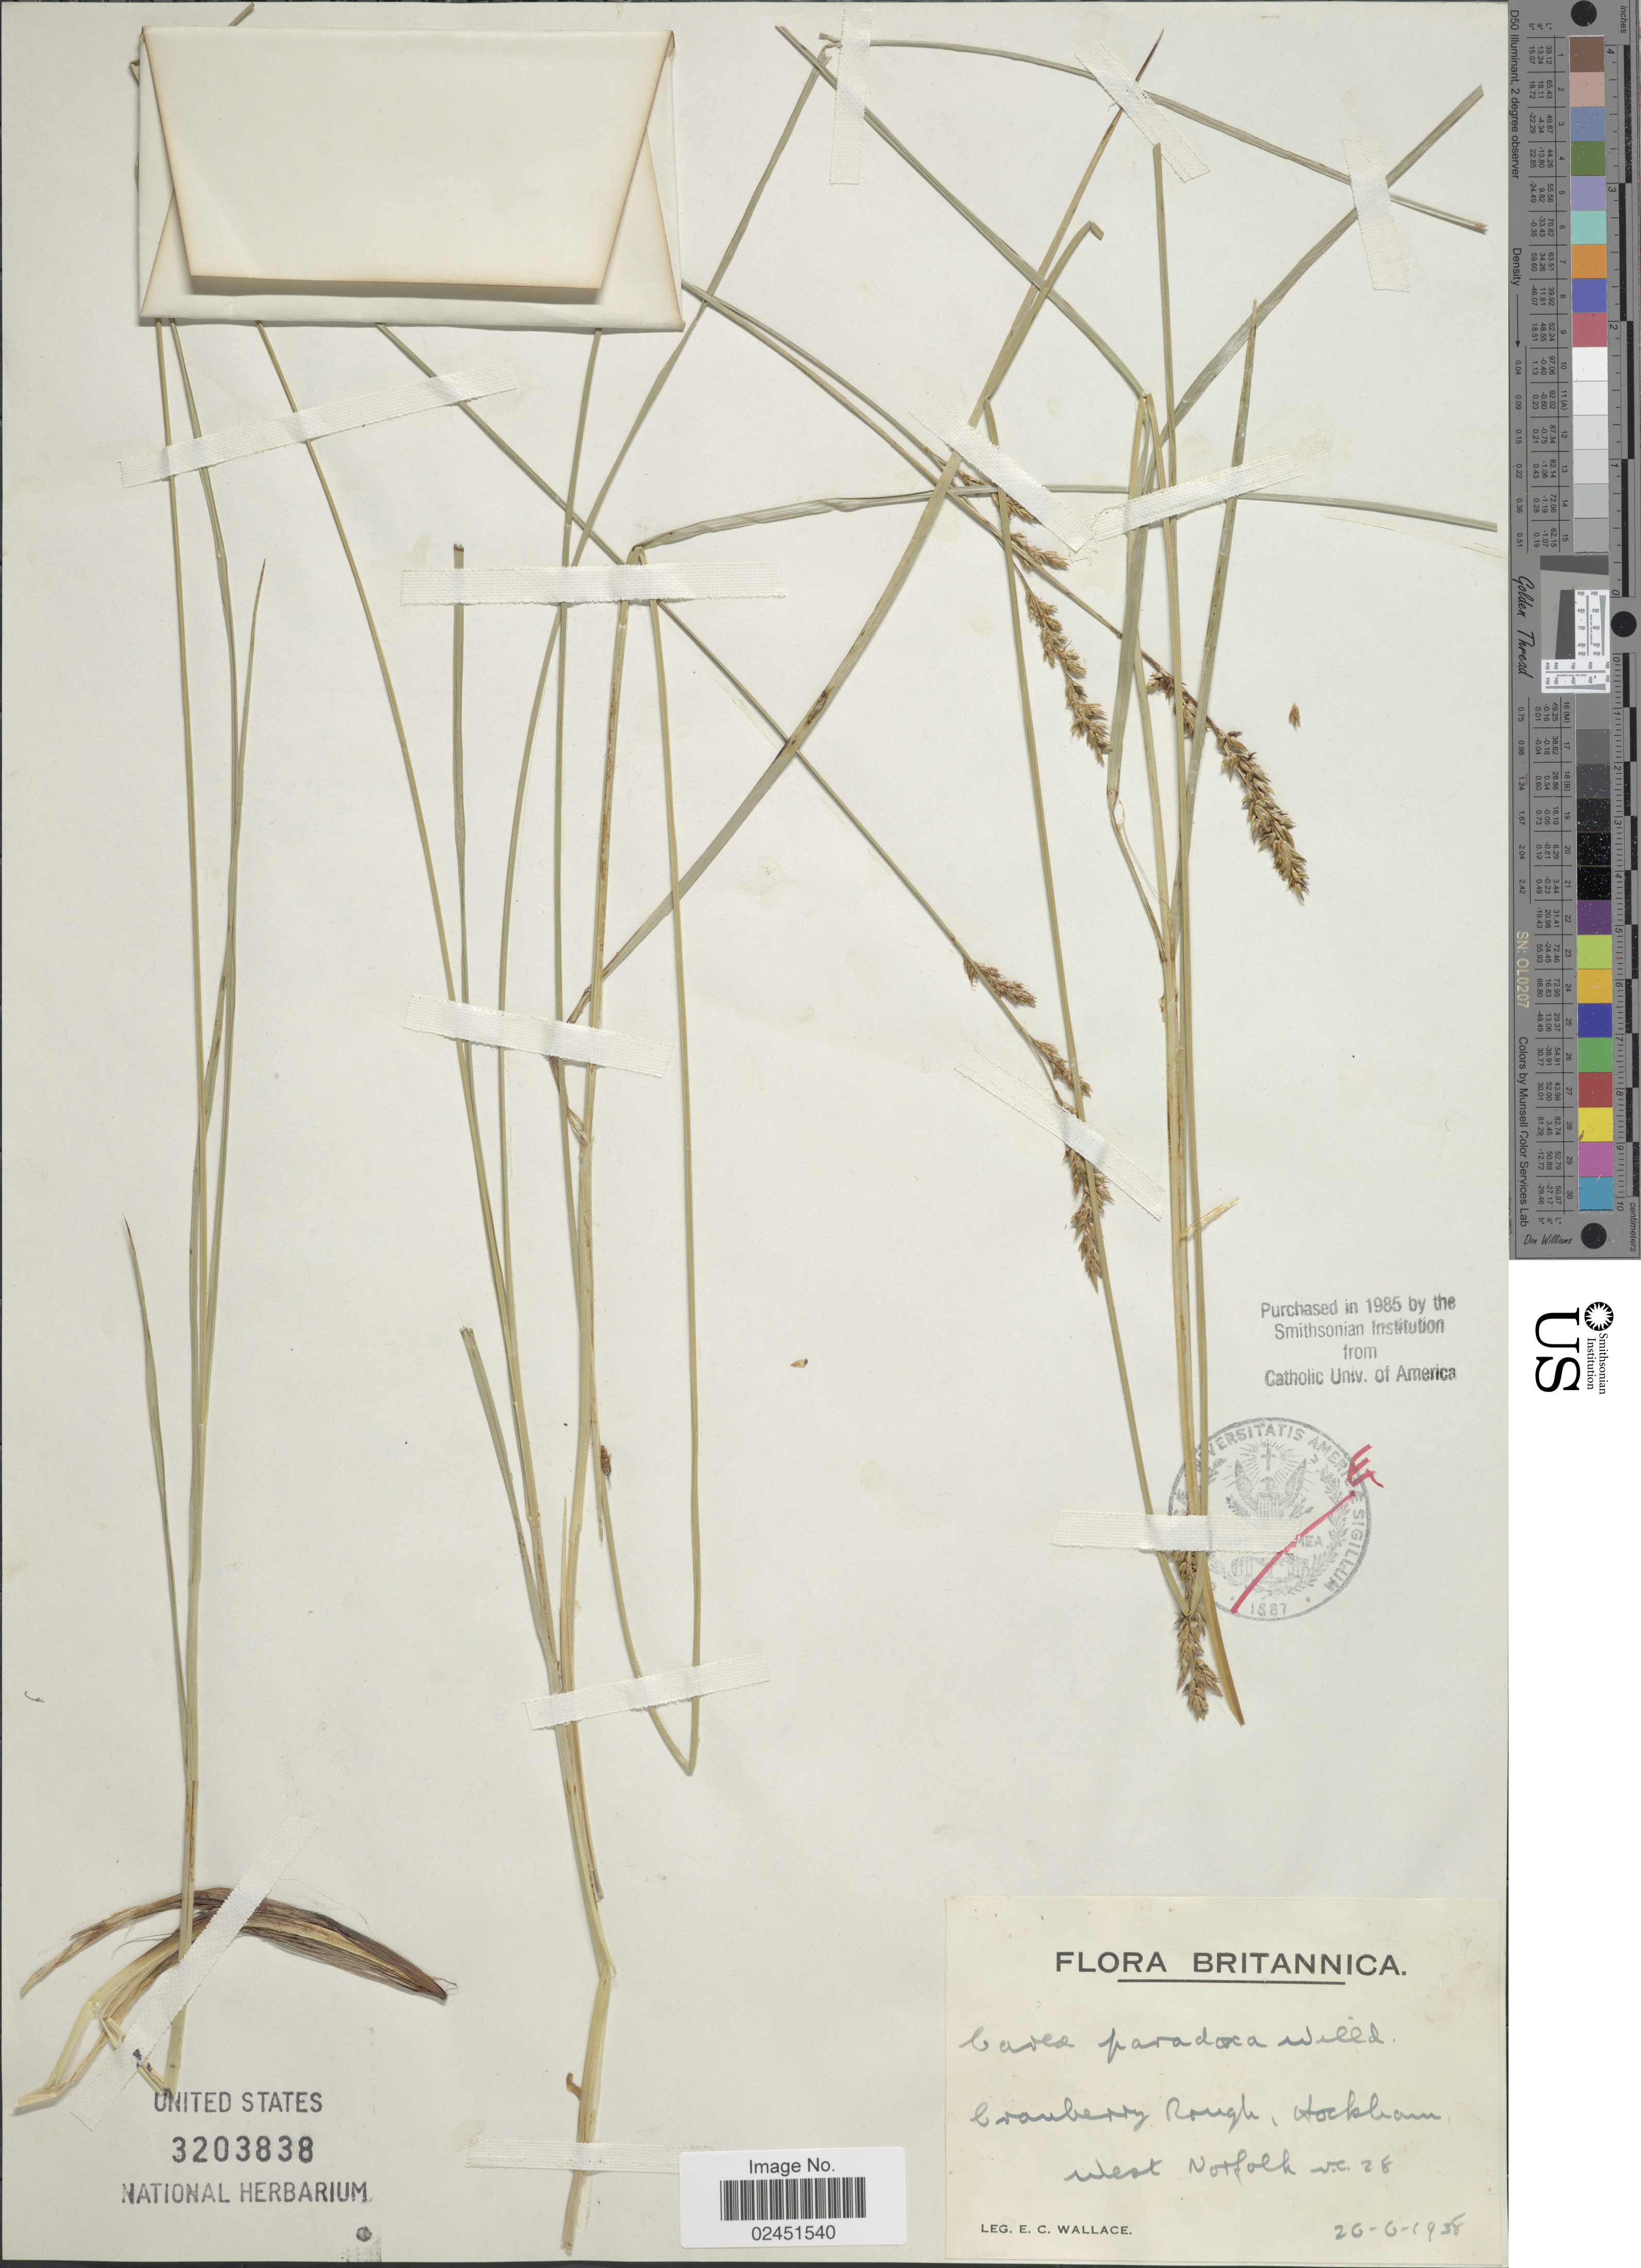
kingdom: Plantae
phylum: Tracheophyta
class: Liliopsida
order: Poales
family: Cyperaceae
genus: Carex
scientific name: Carex appropinquata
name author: Schumach.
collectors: E. C. Wallace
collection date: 1958-06-20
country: United Kingdom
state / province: England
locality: Britannica. Cranberry Rough, stockham, West Norfolk v.c. 28.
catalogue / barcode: US 3203838